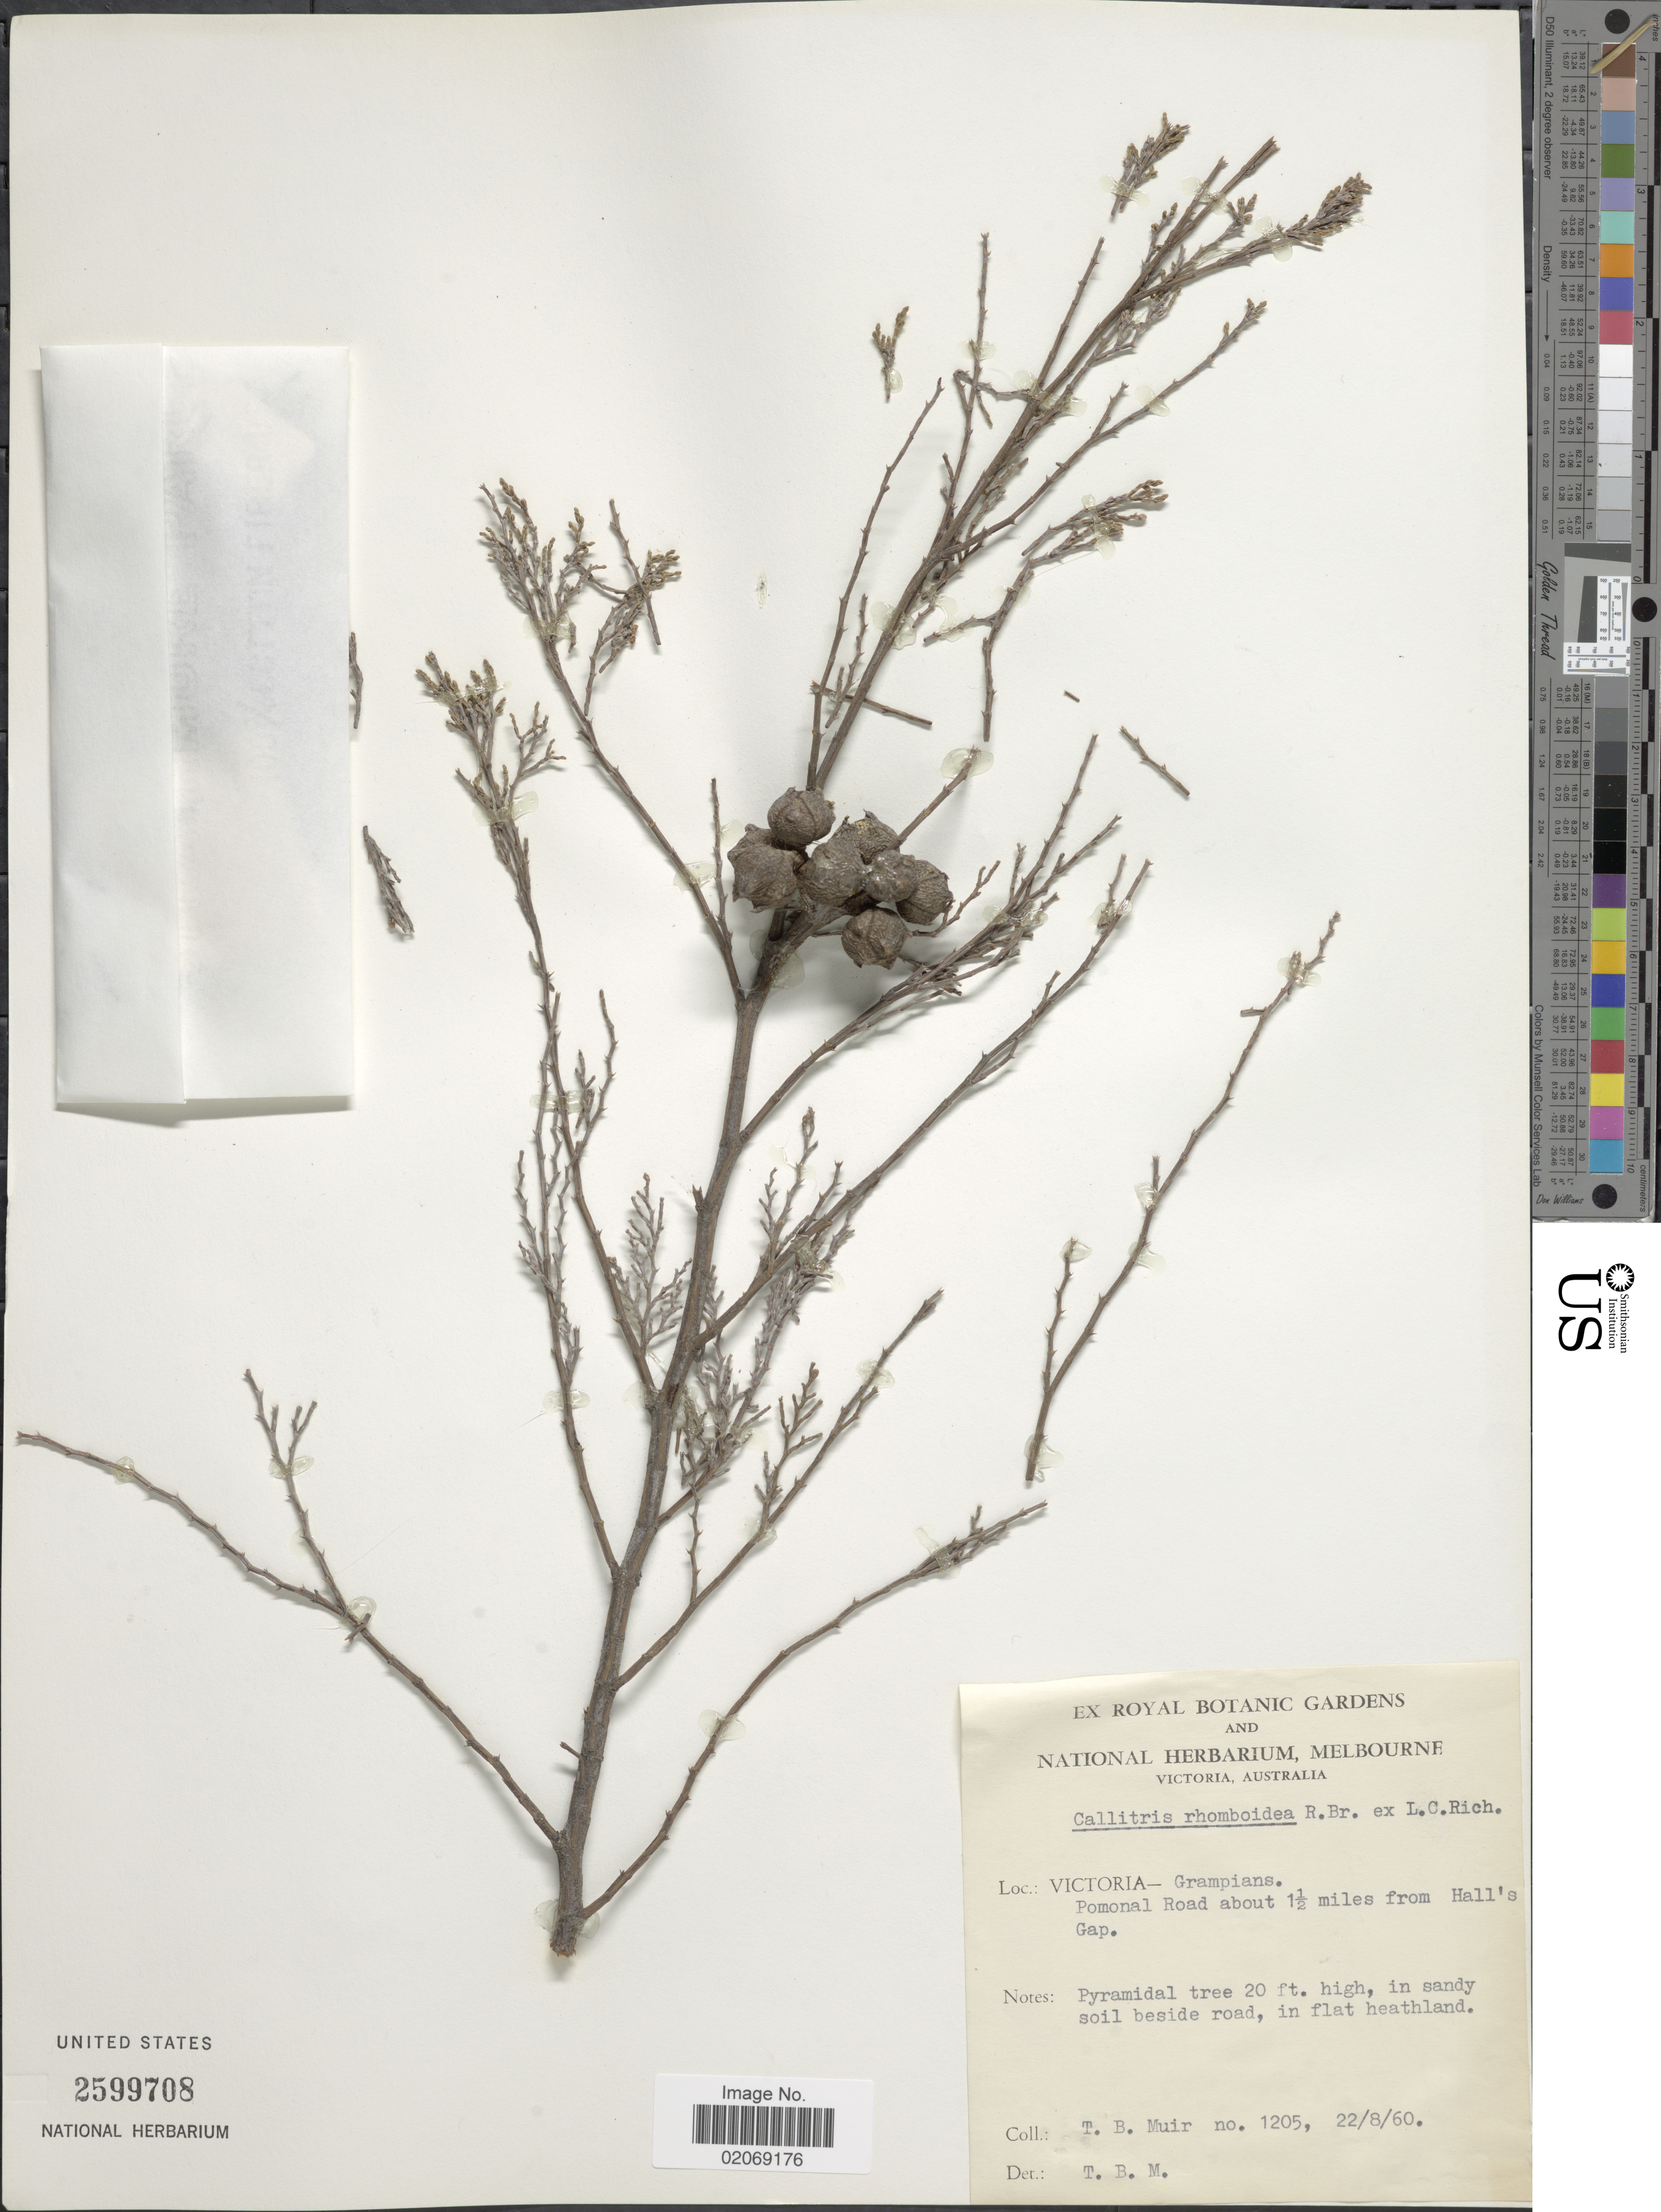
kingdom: Plantae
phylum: Tracheophyta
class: Pinopsida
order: Pinales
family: Cupressaceae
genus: Callitris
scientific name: Callitris rhomboidea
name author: R. Br. ex Rich. & A. Rich.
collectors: T. Muir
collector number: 1205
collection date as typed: Transcribed d/m/y: 22/8/60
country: Australia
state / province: Victoria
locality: Victoria- Grampians. Pomonal Road about 1½ miles from Hall's Gap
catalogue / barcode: US 2599708